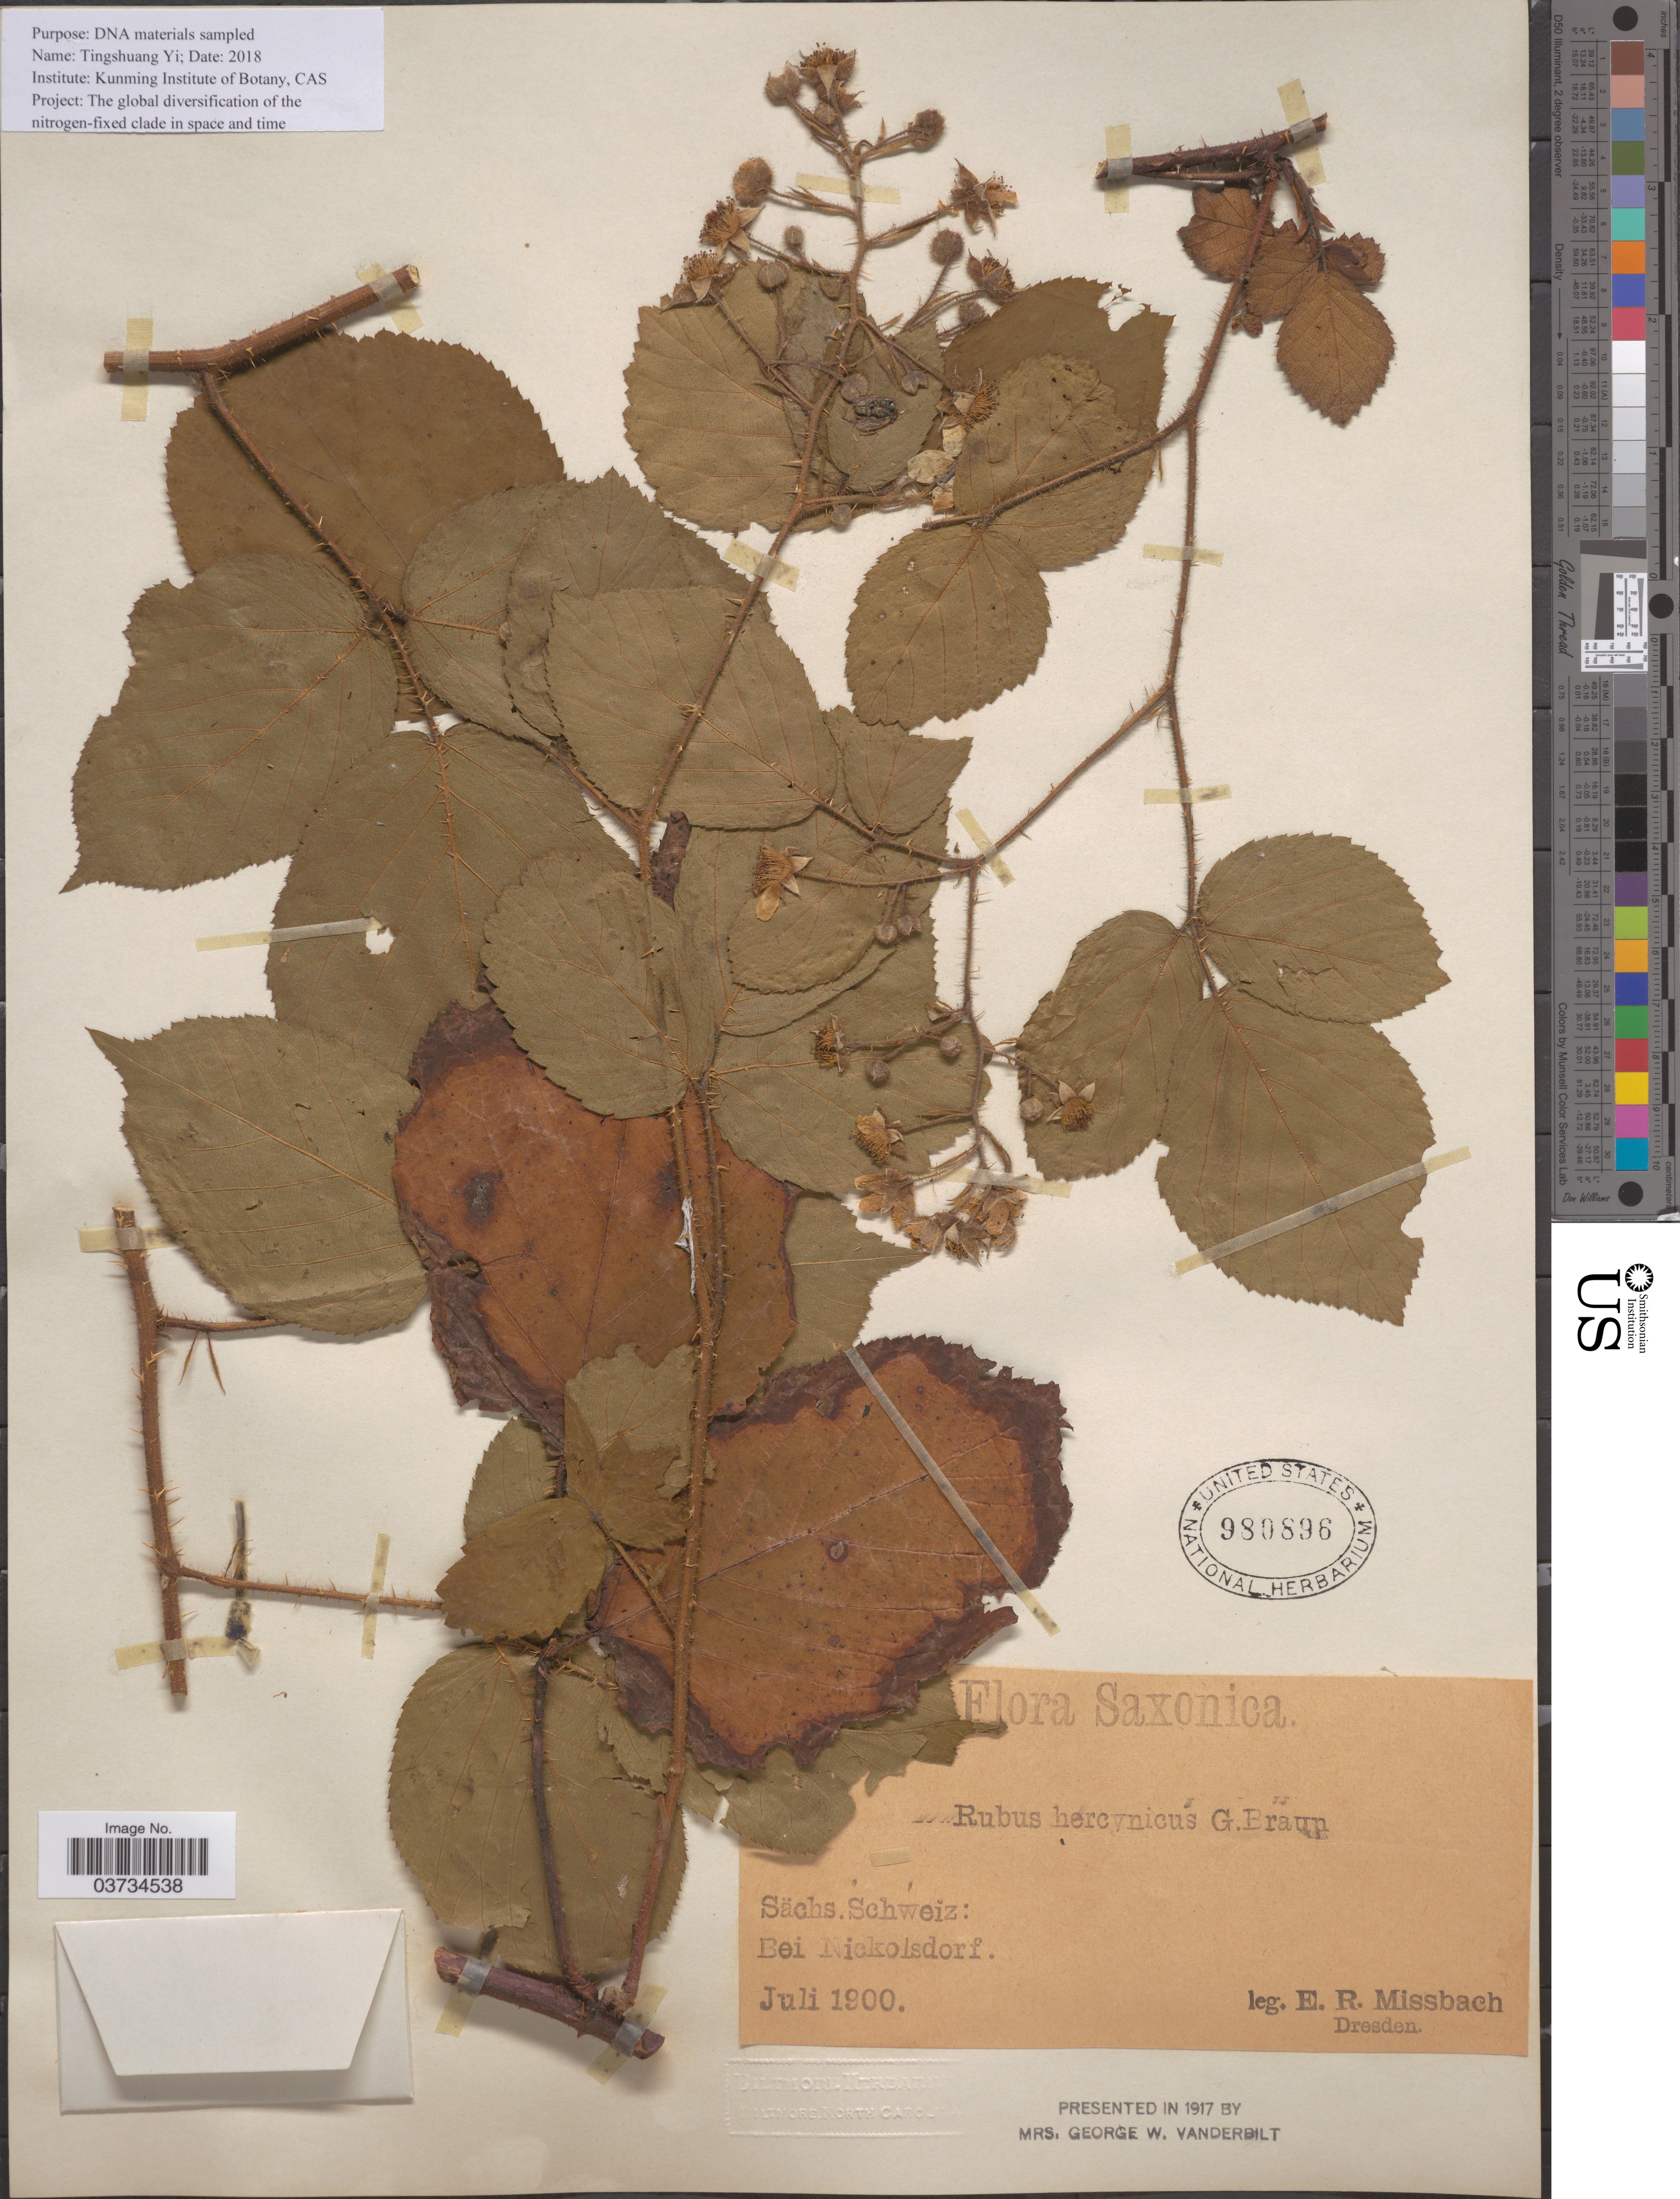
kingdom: Plantae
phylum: Tracheophyta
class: Magnoliopsida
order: Rosales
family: Rosaceae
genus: Rubus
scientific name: Rubus hercynicus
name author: G. Braun ex Focke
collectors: E. Missbach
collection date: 1900-07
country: Germany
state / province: Niedersachsen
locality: Saxonica. Sächs. Schweiz: Bei Nickolsdorf.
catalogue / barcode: US 980896